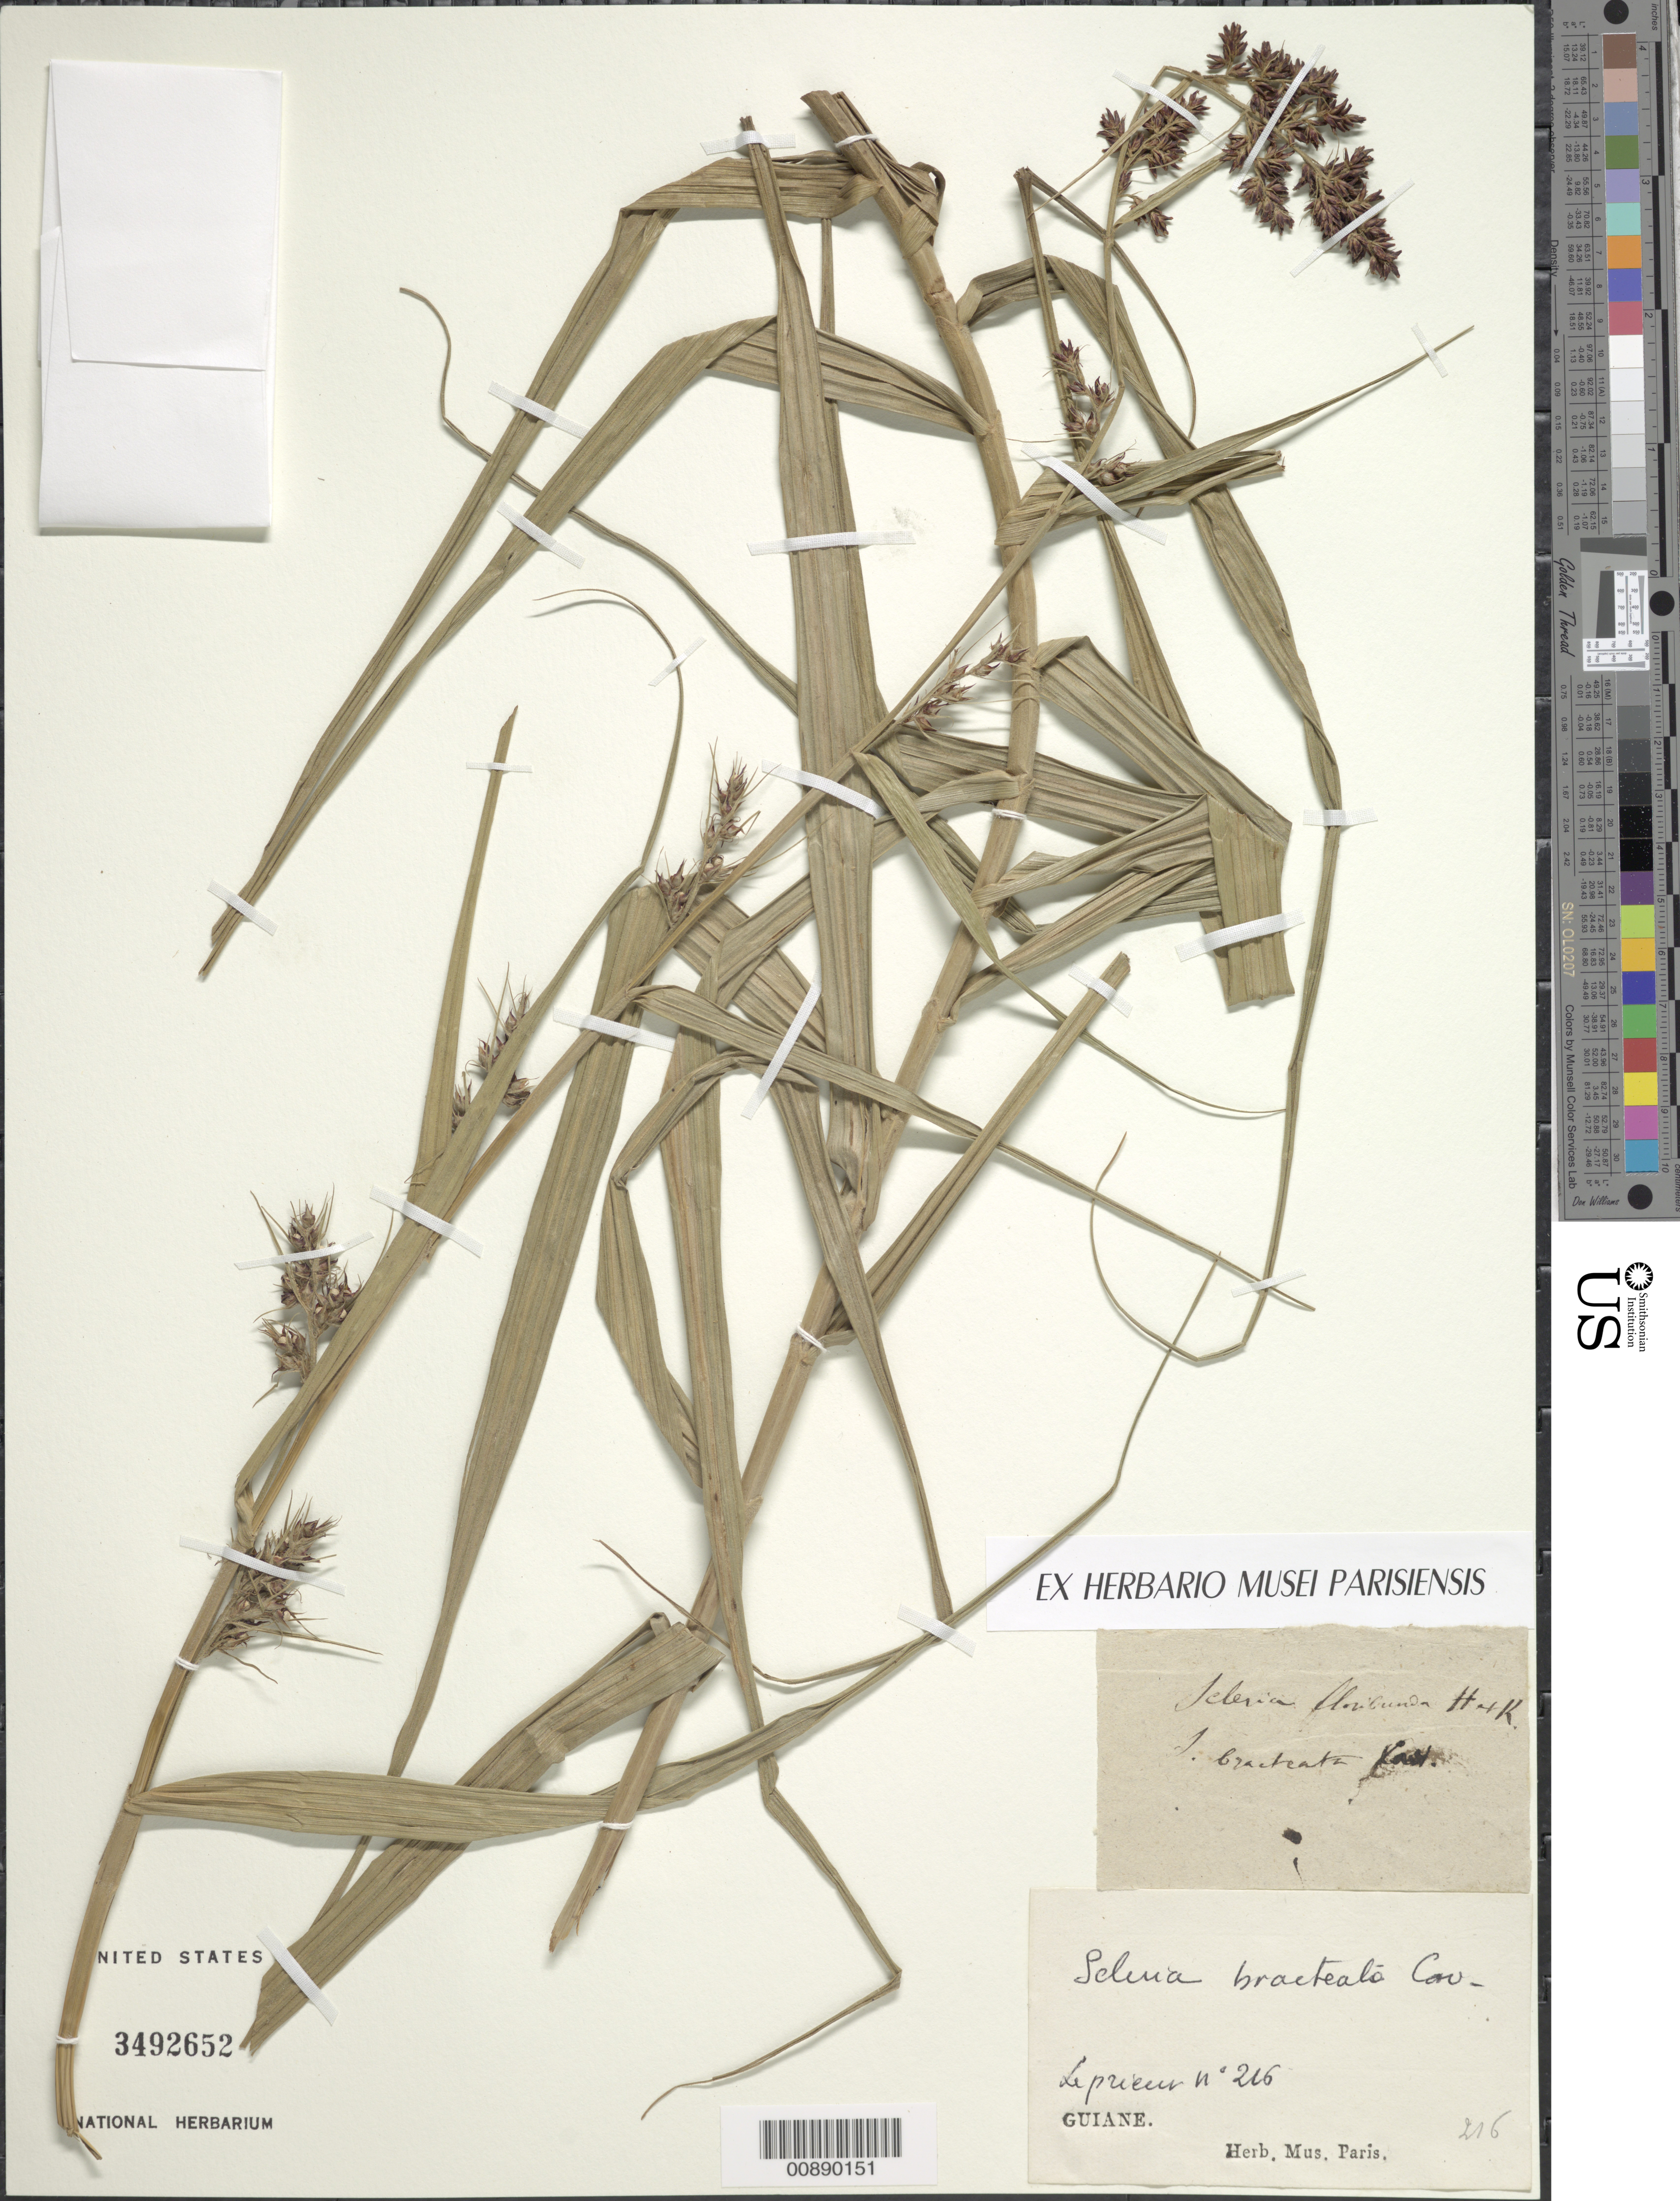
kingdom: Plantae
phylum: Tracheophyta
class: Liliopsida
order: Poales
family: Cyperaceae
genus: Scleria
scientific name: Scleria bracteata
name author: Cav.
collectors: F. M. R. Leprieur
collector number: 216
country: French Guiana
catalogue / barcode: US 3492652